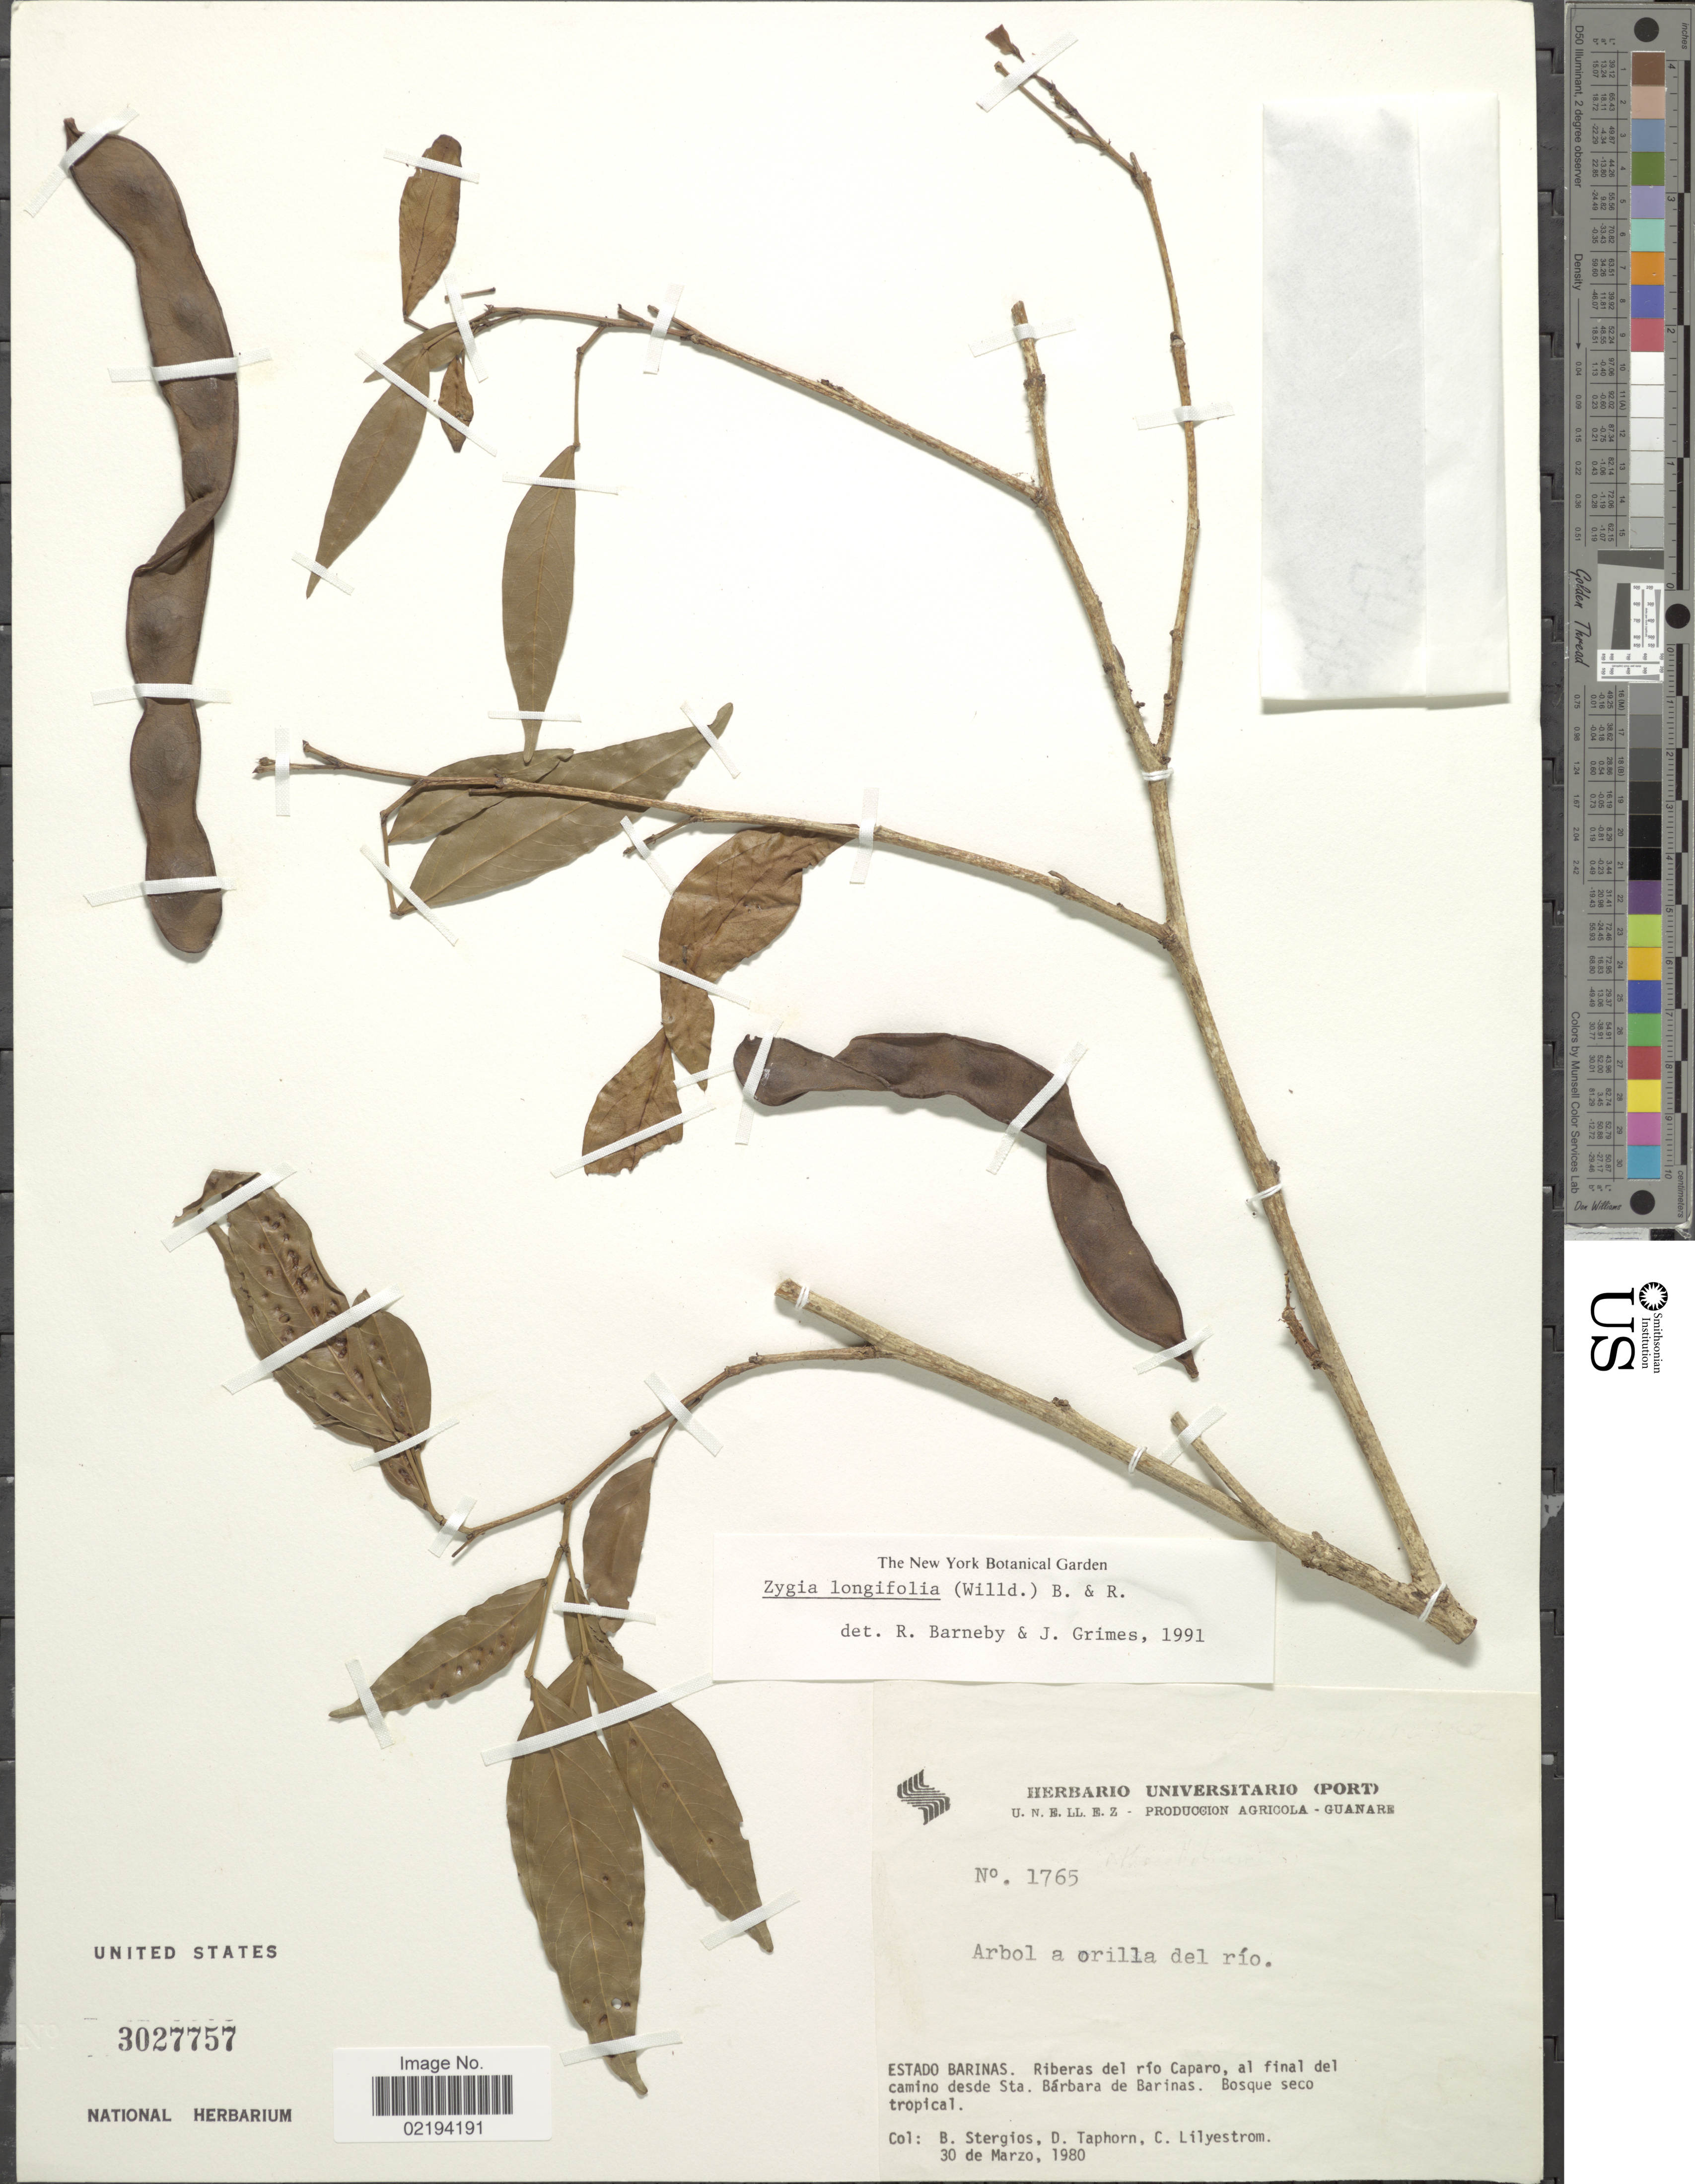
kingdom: Plantae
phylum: Tracheophyta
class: Magnoliopsida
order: Fabales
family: Fabaceae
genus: Zygia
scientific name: Zygia longifolia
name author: (Willd.) Britton & Rose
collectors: B. G. Stergios, D. Taphorn & C. Lilyestrom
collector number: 1765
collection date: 1980-03-30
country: Venezuela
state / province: Barinas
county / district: Ezequiel Zamora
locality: Riberas del río Caparo, al final del camino desde Sta Bárbara de Barinas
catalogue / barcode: US 3027757